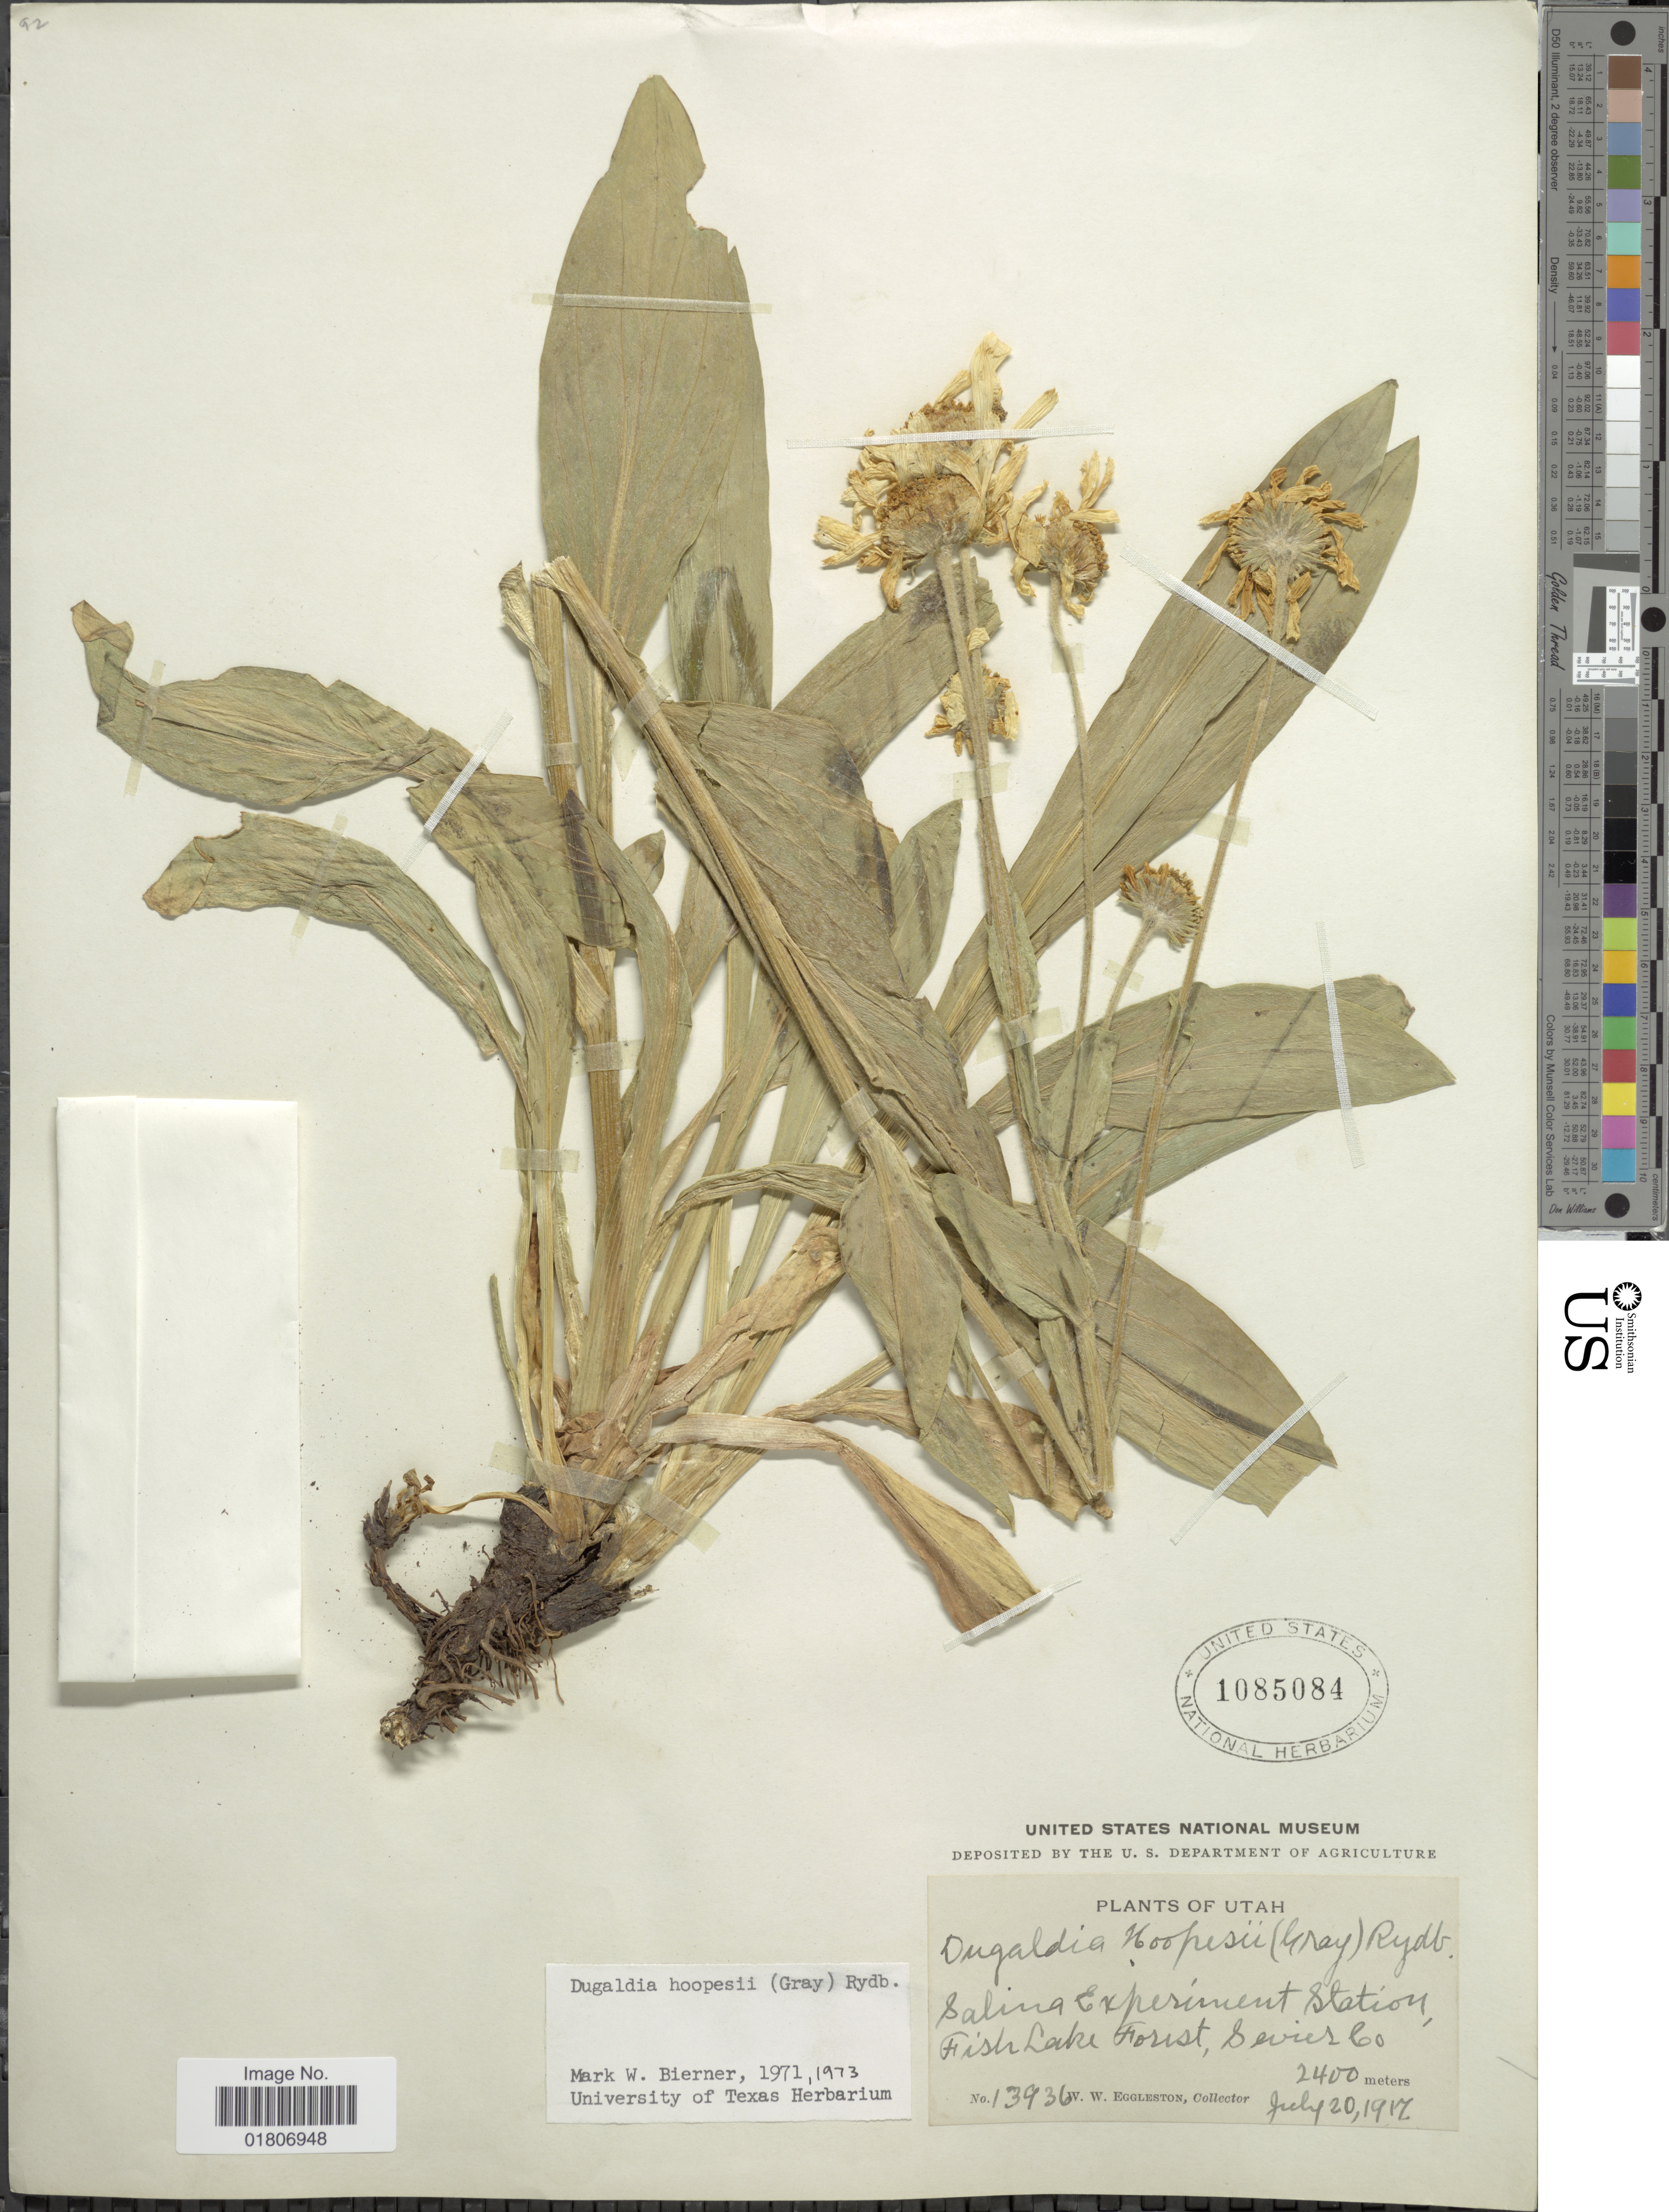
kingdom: Plantae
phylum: Tracheophyta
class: Magnoliopsida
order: Asterales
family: Asteraceae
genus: Dugaldia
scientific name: Dugaldia hoopesii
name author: (A. Gray) Rydb.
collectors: W. W. Eggleston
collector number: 13936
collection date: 1917-07-20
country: United States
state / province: Utah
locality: Salina Experiment Station, Fish Lake Forest, Sevier Co.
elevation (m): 2400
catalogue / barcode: US 1085084